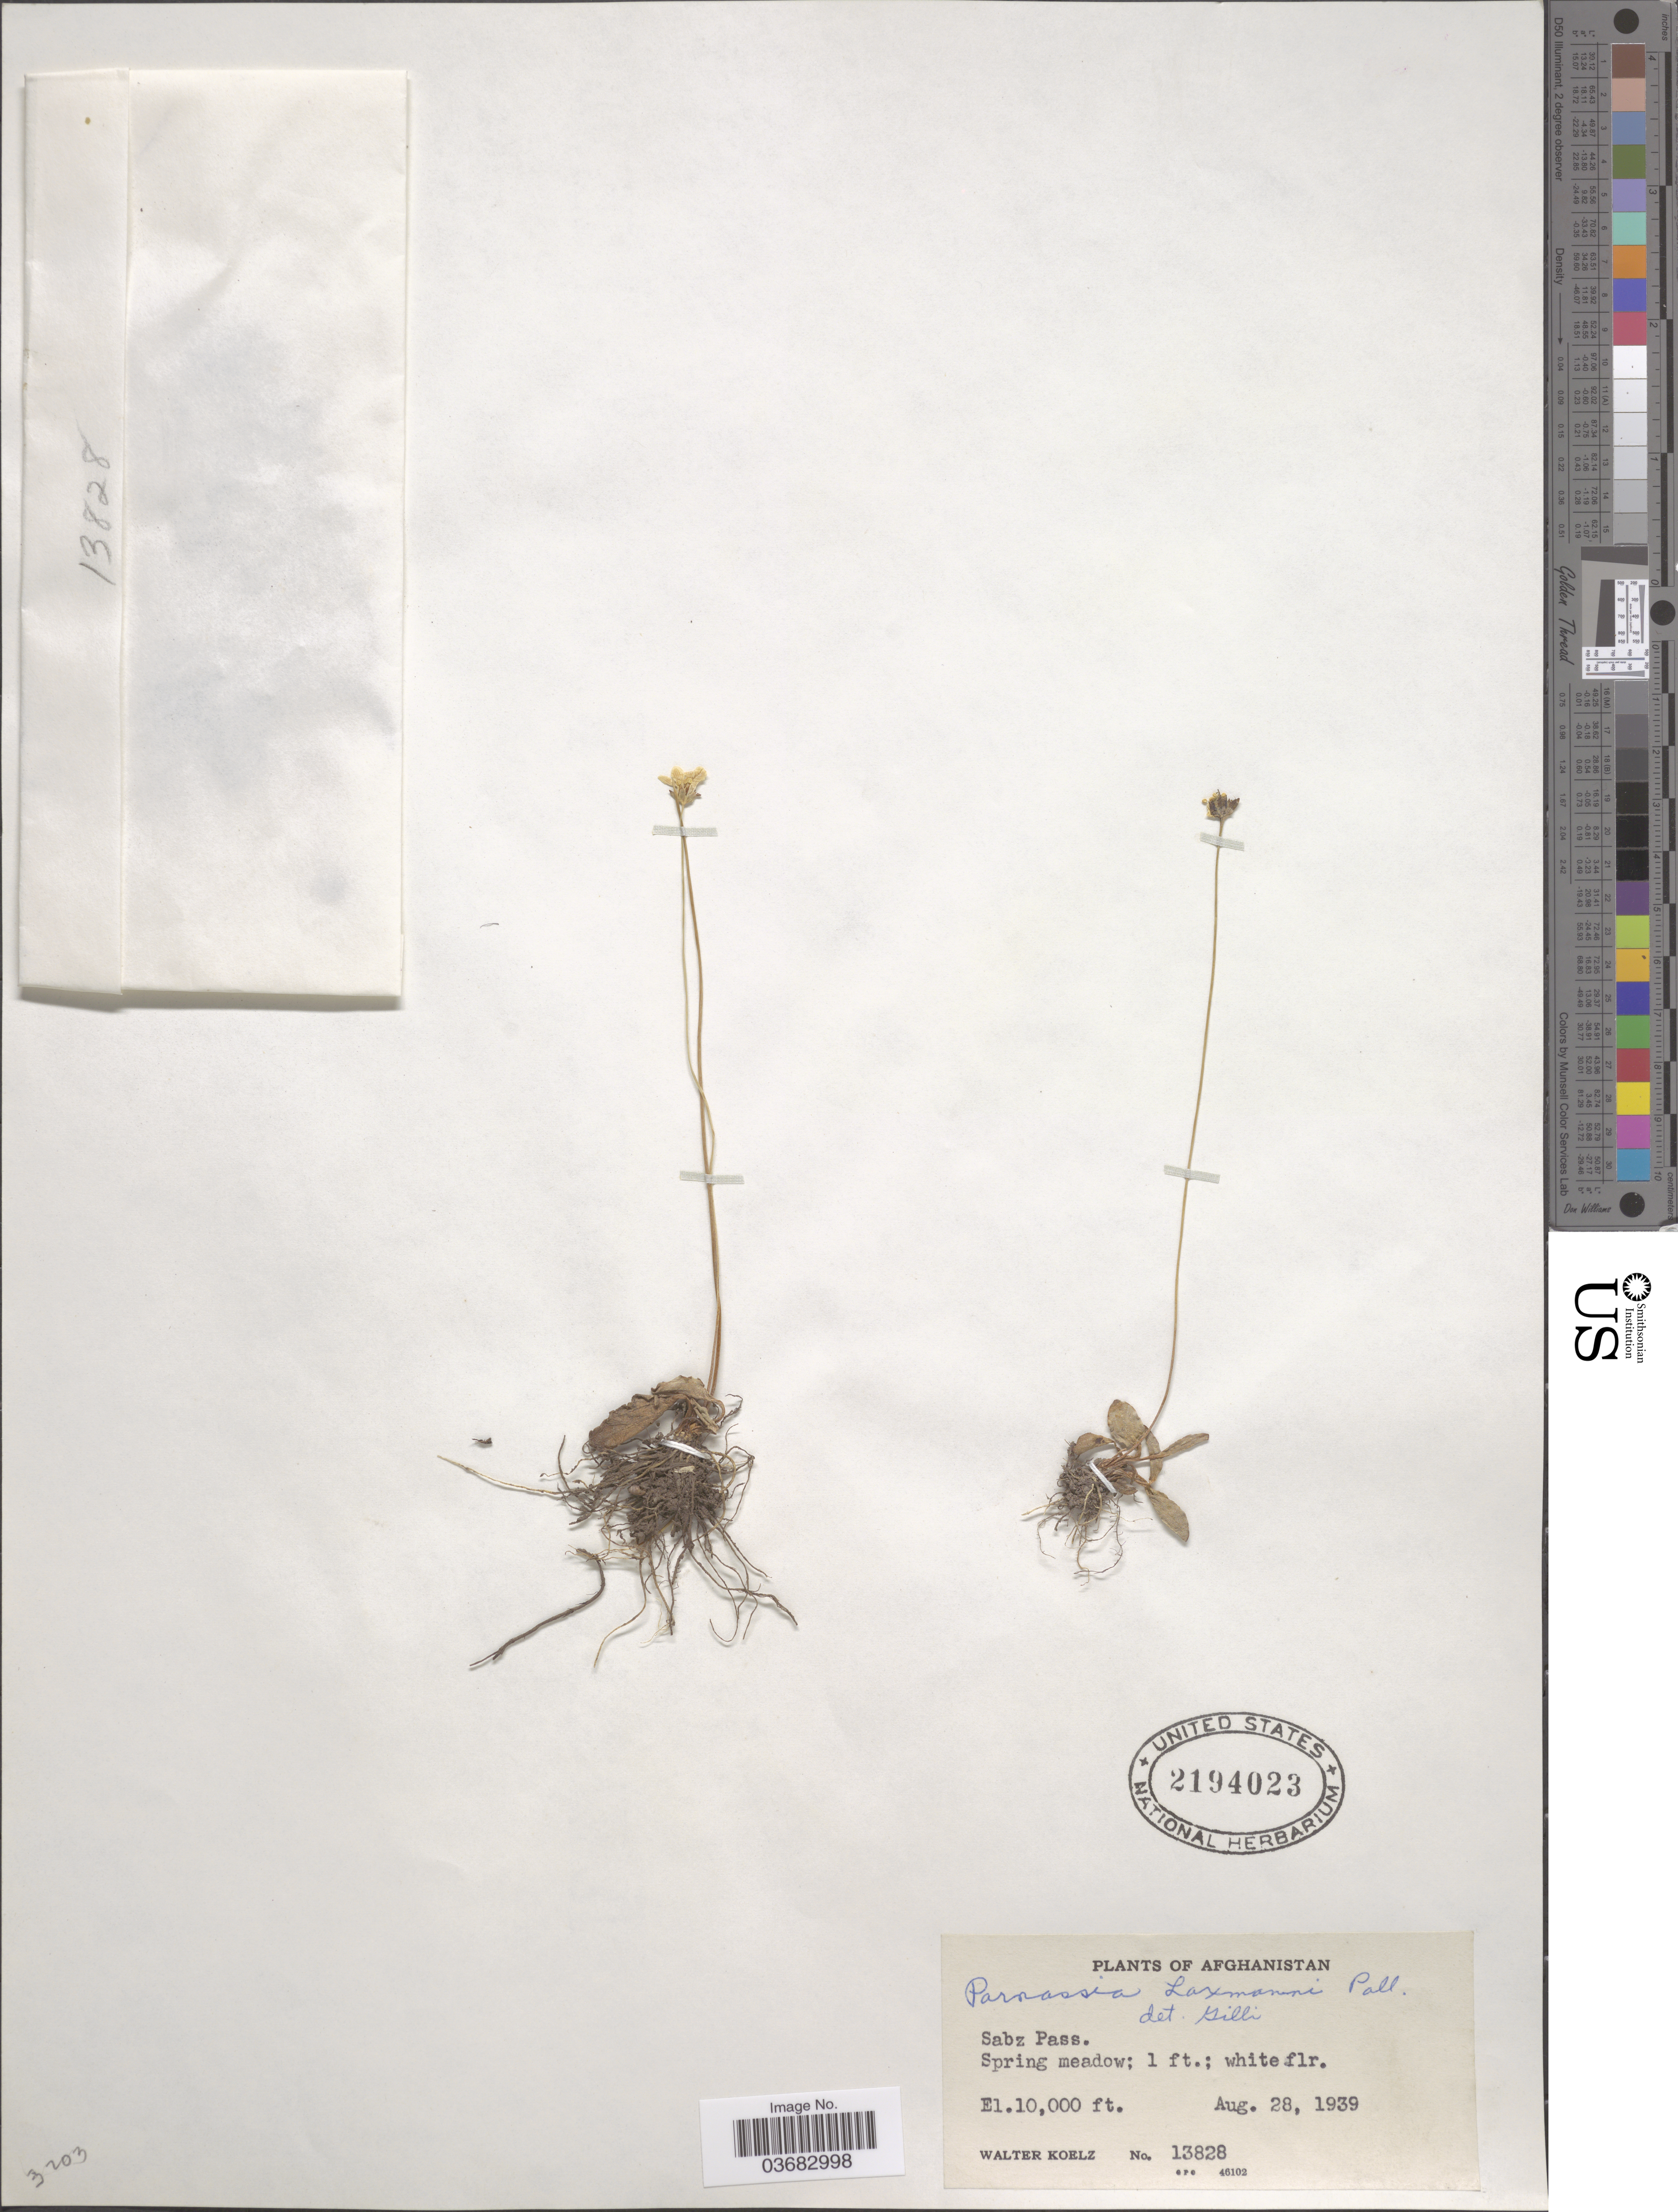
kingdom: Plantae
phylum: Tracheophyta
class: Magnoliopsida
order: Celastrales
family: Parnassiaceae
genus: Parnassia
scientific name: Parnassia laxmanni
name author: Pall. ex Schult.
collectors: W. N. Koelz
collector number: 13828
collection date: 1939-08-28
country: Afghanistan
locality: Sabz Pass.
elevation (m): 3048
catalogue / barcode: US 2194023